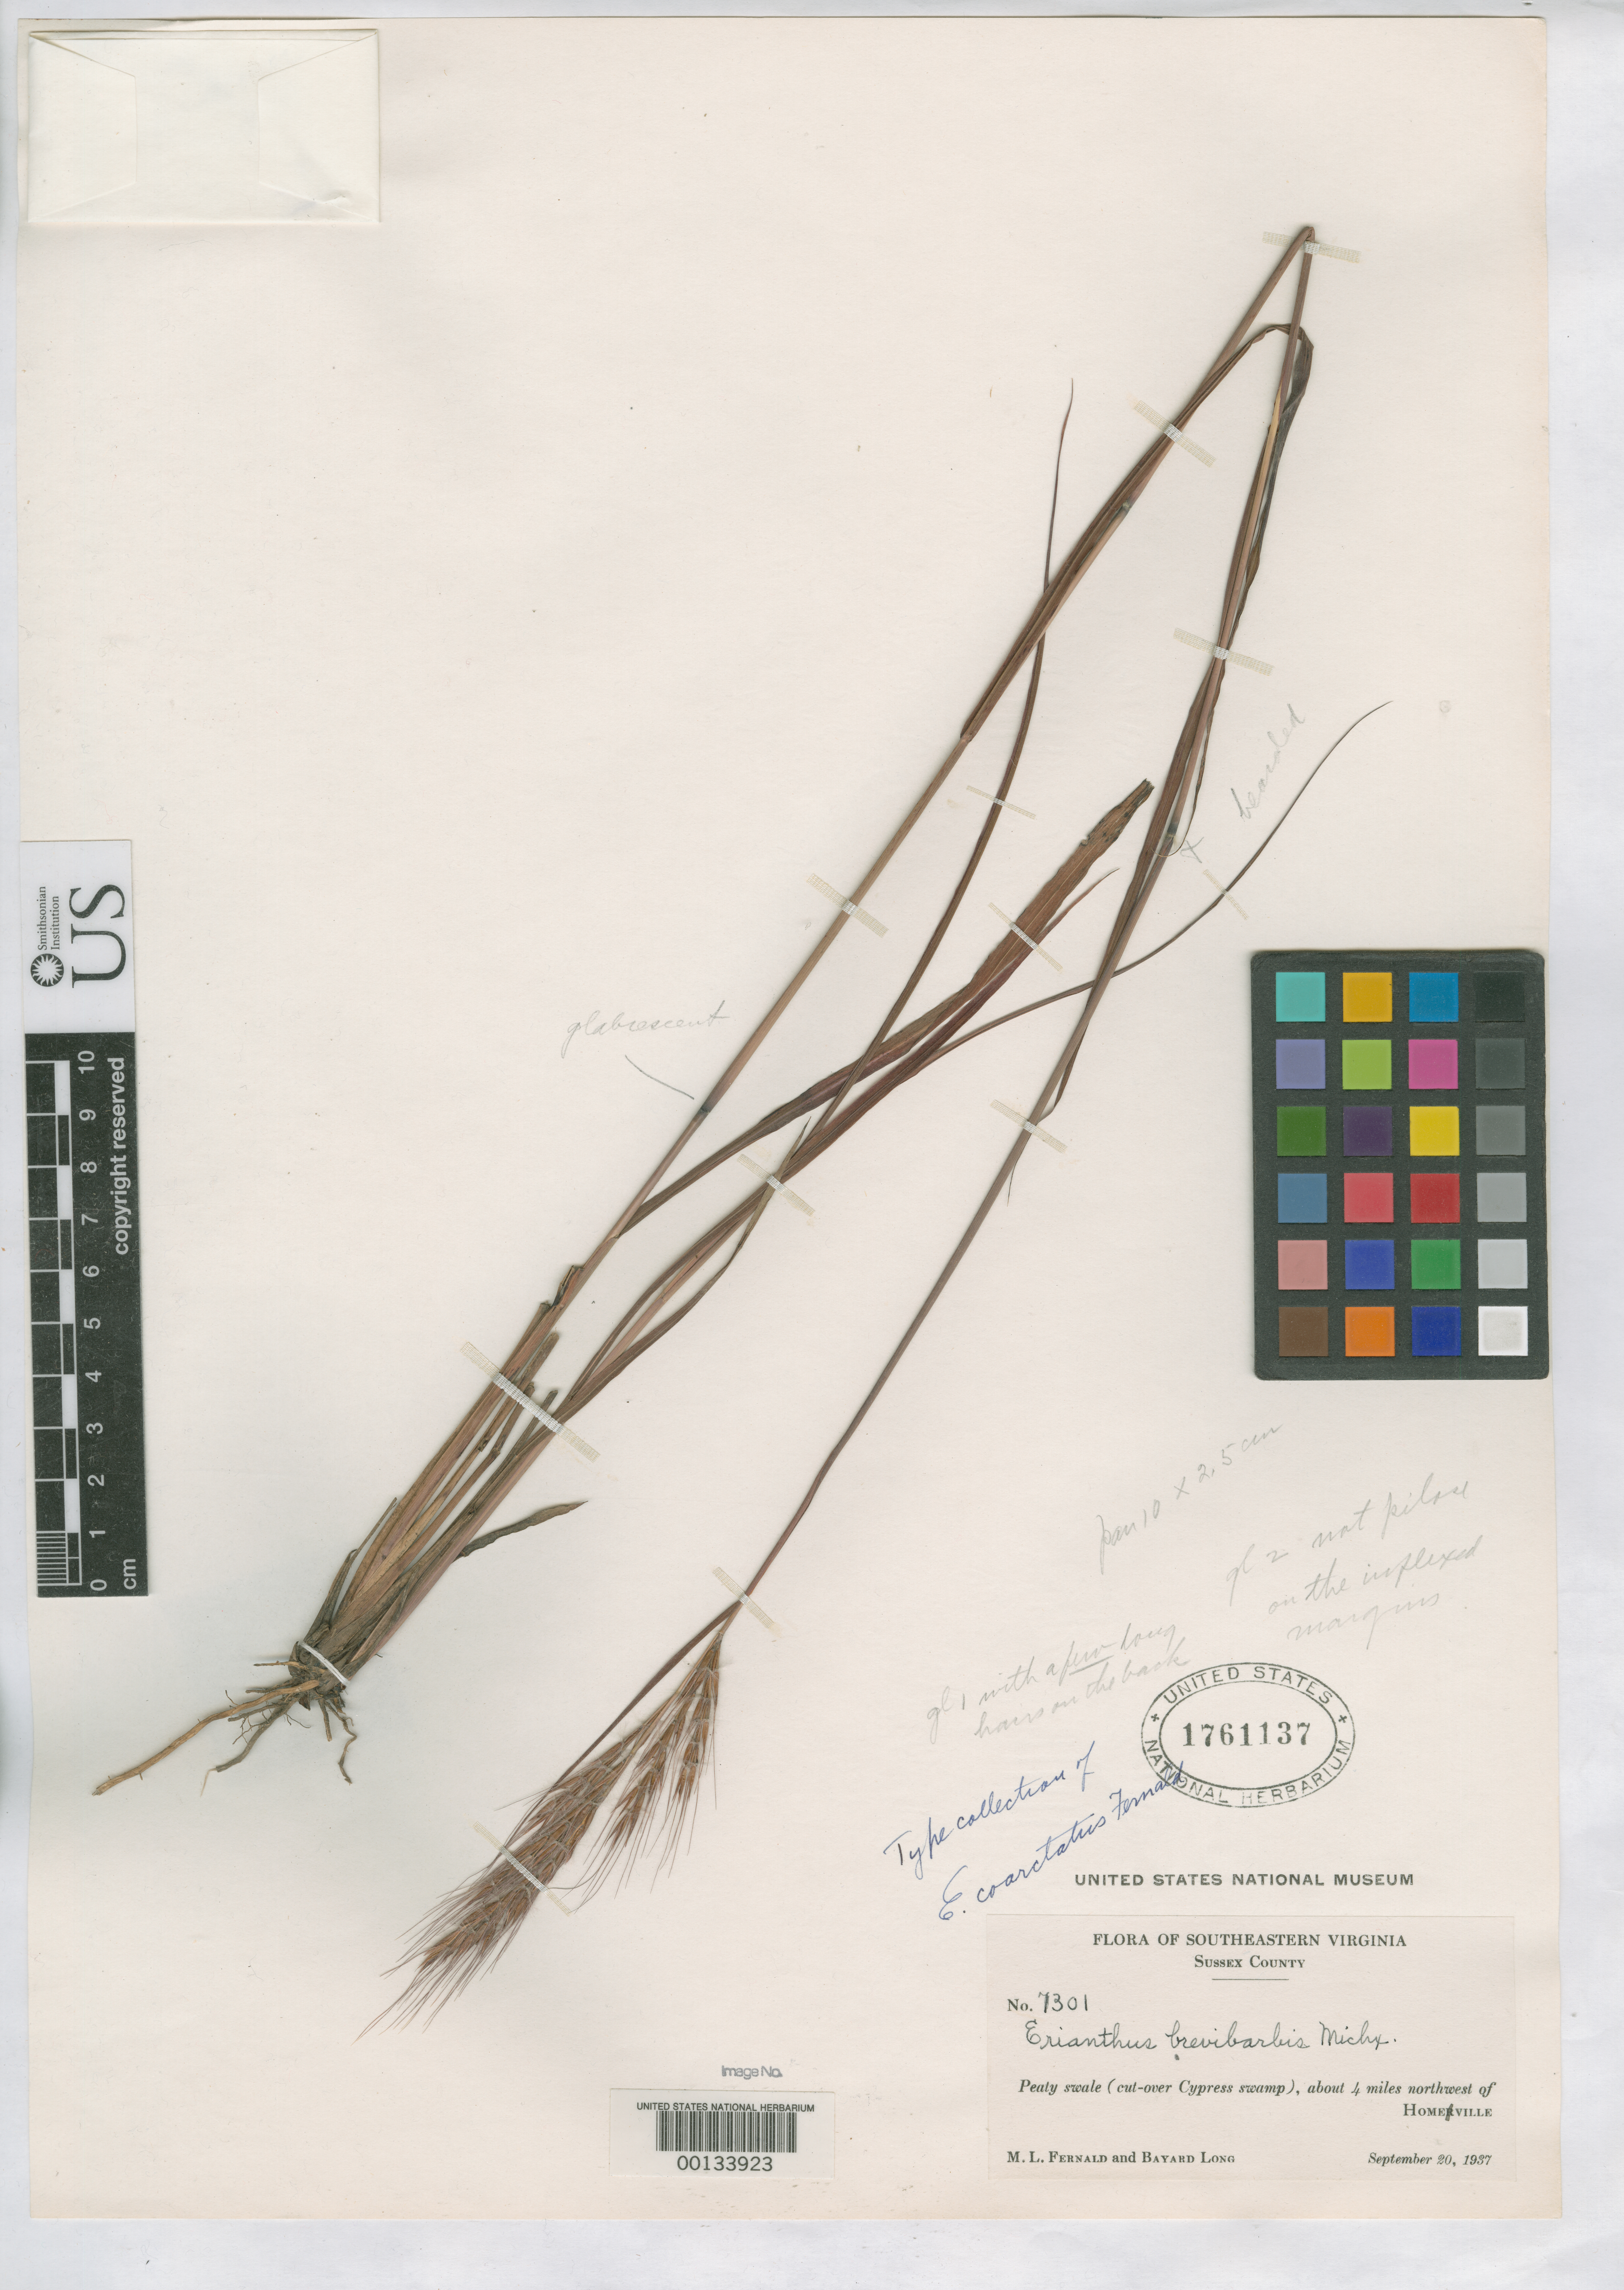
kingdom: Plantae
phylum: Tracheophyta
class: Liliopsida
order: Poales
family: Poaceae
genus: Erianthus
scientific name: Erianthus coarctatus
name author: Fernald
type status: Isotype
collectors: M. L. Fernald & B. H. Long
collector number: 7301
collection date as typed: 20 Sep 1937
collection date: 1937-09-20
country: United States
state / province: Virginia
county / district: Sussex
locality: About 4 mi NW of Homeville.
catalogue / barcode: US 1761137